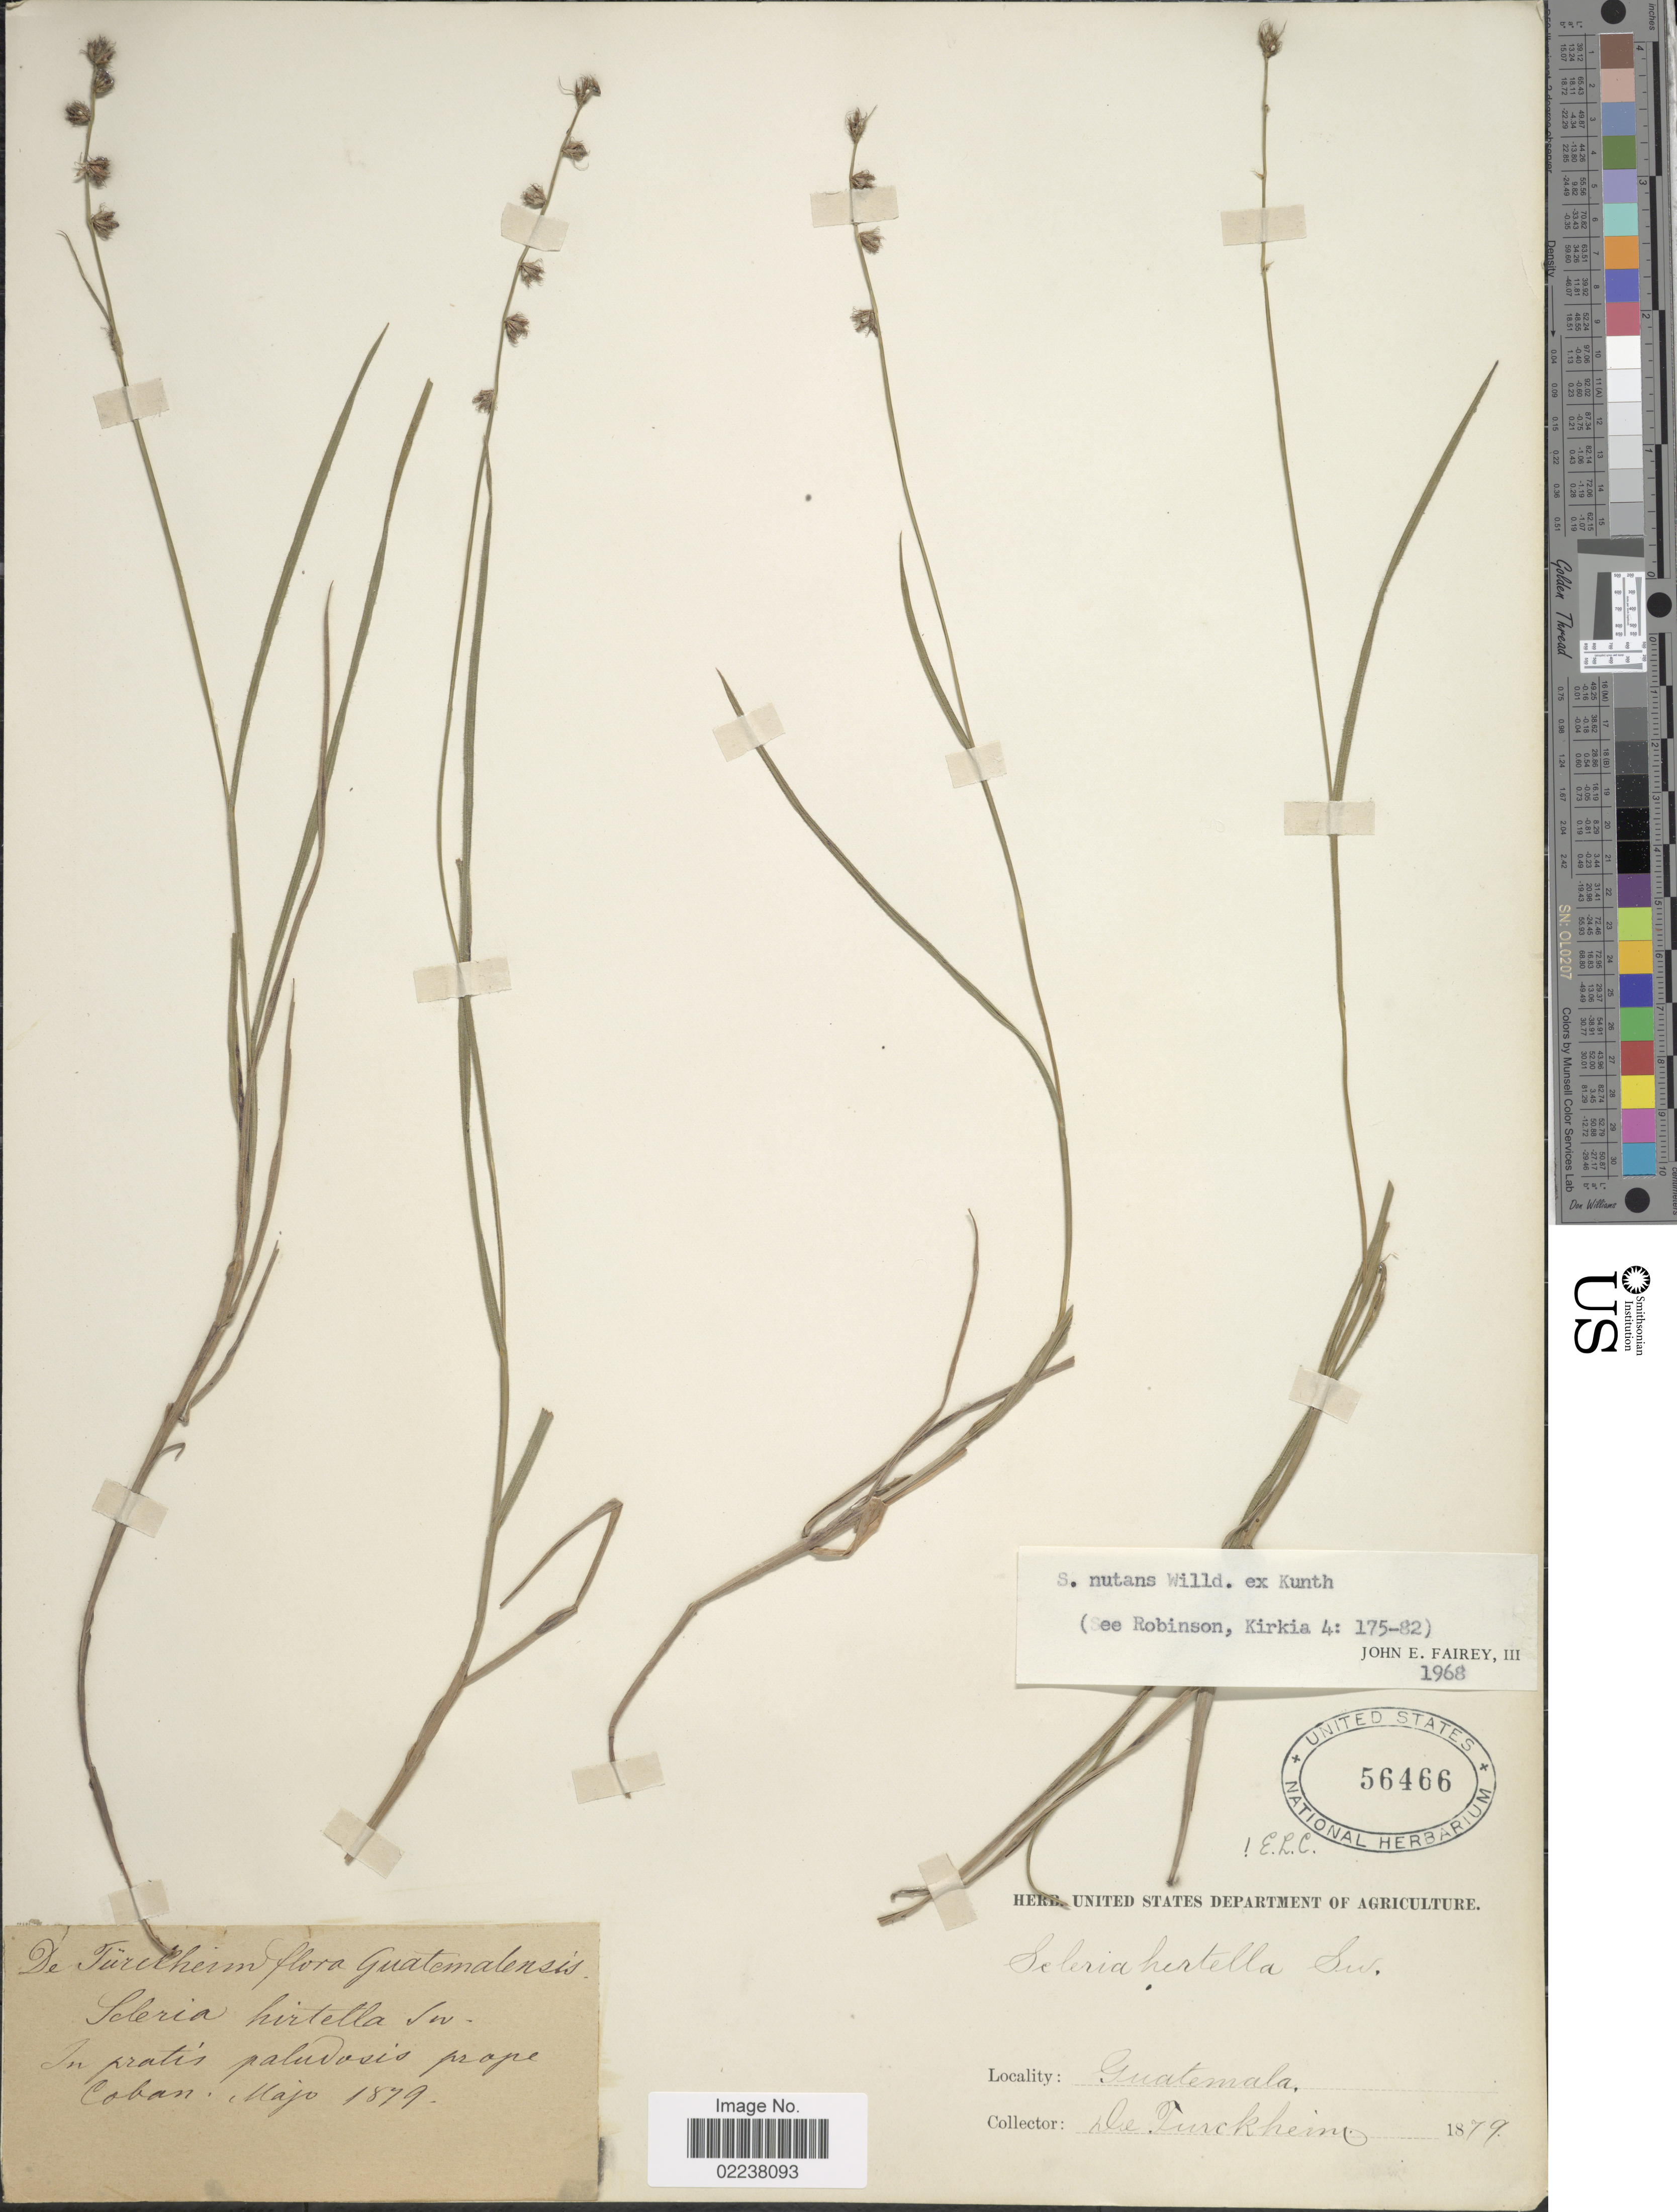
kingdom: Plantae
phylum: Tracheophyta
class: Liliopsida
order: Poales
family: Cyperaceae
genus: Scleria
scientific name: Scleria distans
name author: Poir.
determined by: Strong, Mark T., (BOT), Smithsonian Institution - National Museum of Natural History (UNITED STATES)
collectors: -. De Türckheim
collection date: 1879-05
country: Guatemala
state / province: Alta Verapaz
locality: In pratis paludosis prope Coban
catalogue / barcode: US 56466